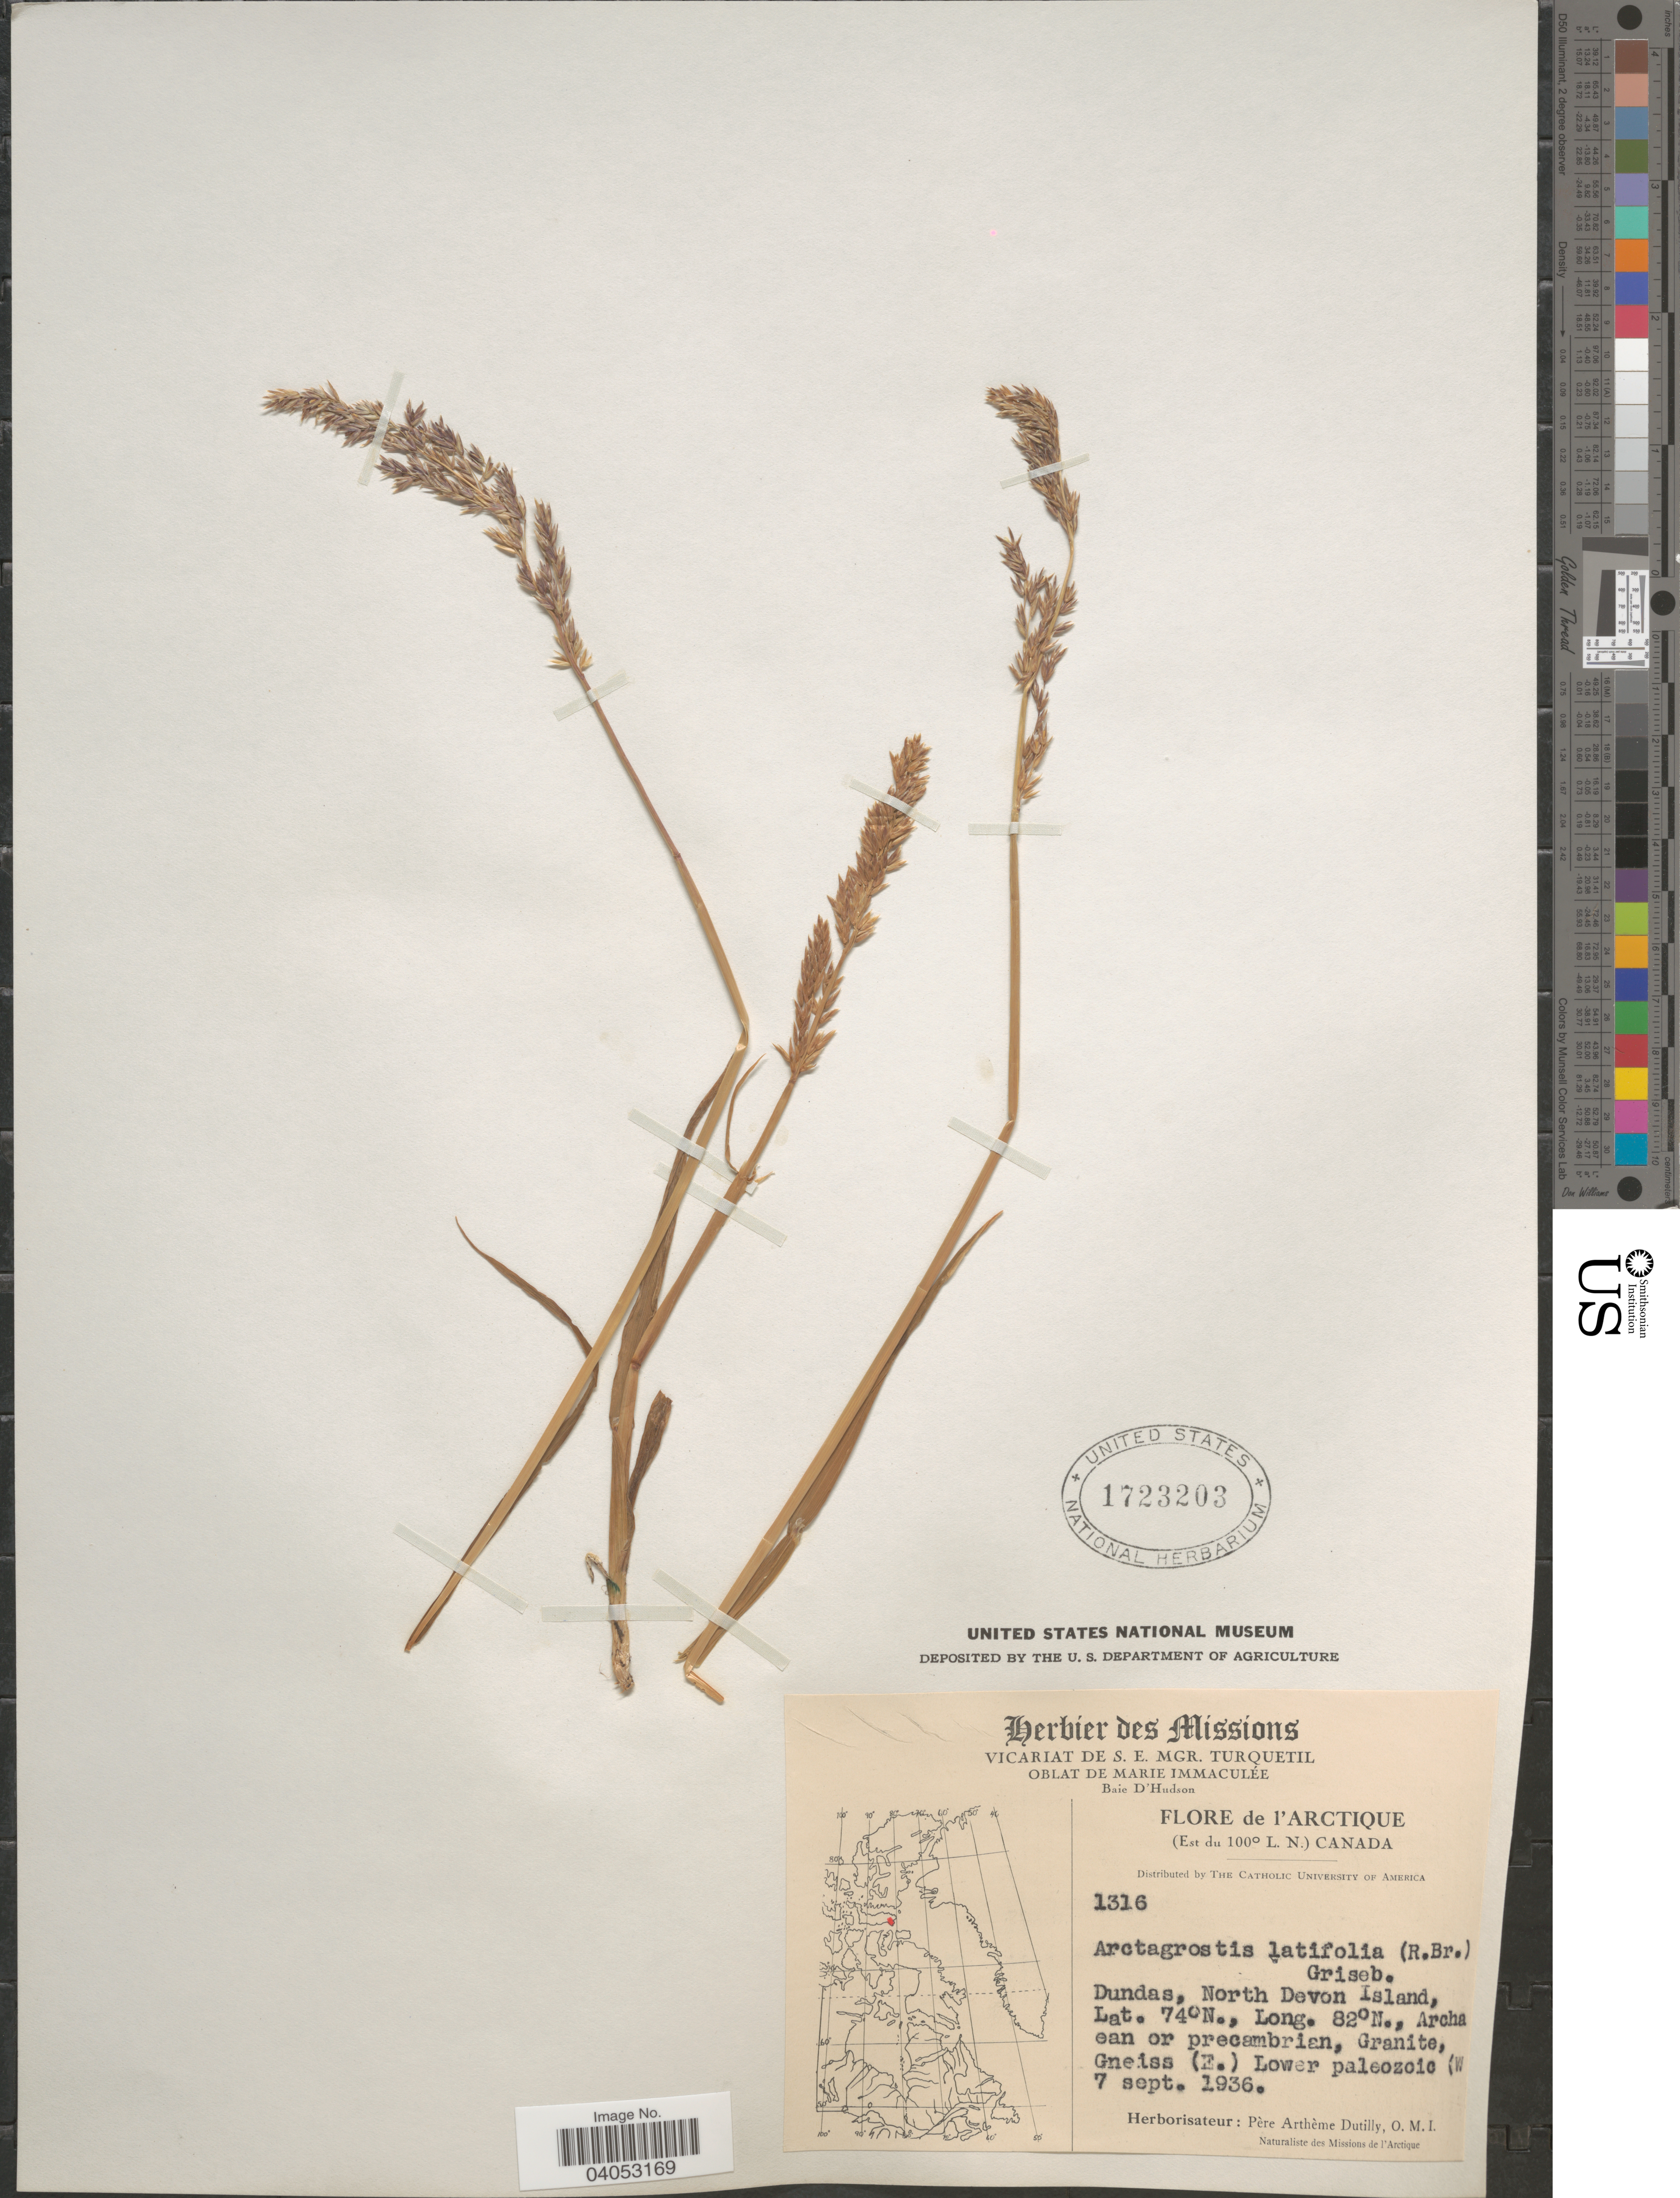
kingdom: Plantae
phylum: Tracheophyta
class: Liliopsida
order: Poales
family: Poaceae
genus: Arctagrostis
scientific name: Arctagrostis latifolia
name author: (R. Br.) Griseb.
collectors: P. Dutilly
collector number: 1316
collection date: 1936-09-07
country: Canada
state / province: Ontario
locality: L'Arctique. (Est du 100º L. N.). Dundas, North Devon Island.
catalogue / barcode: US 1723203